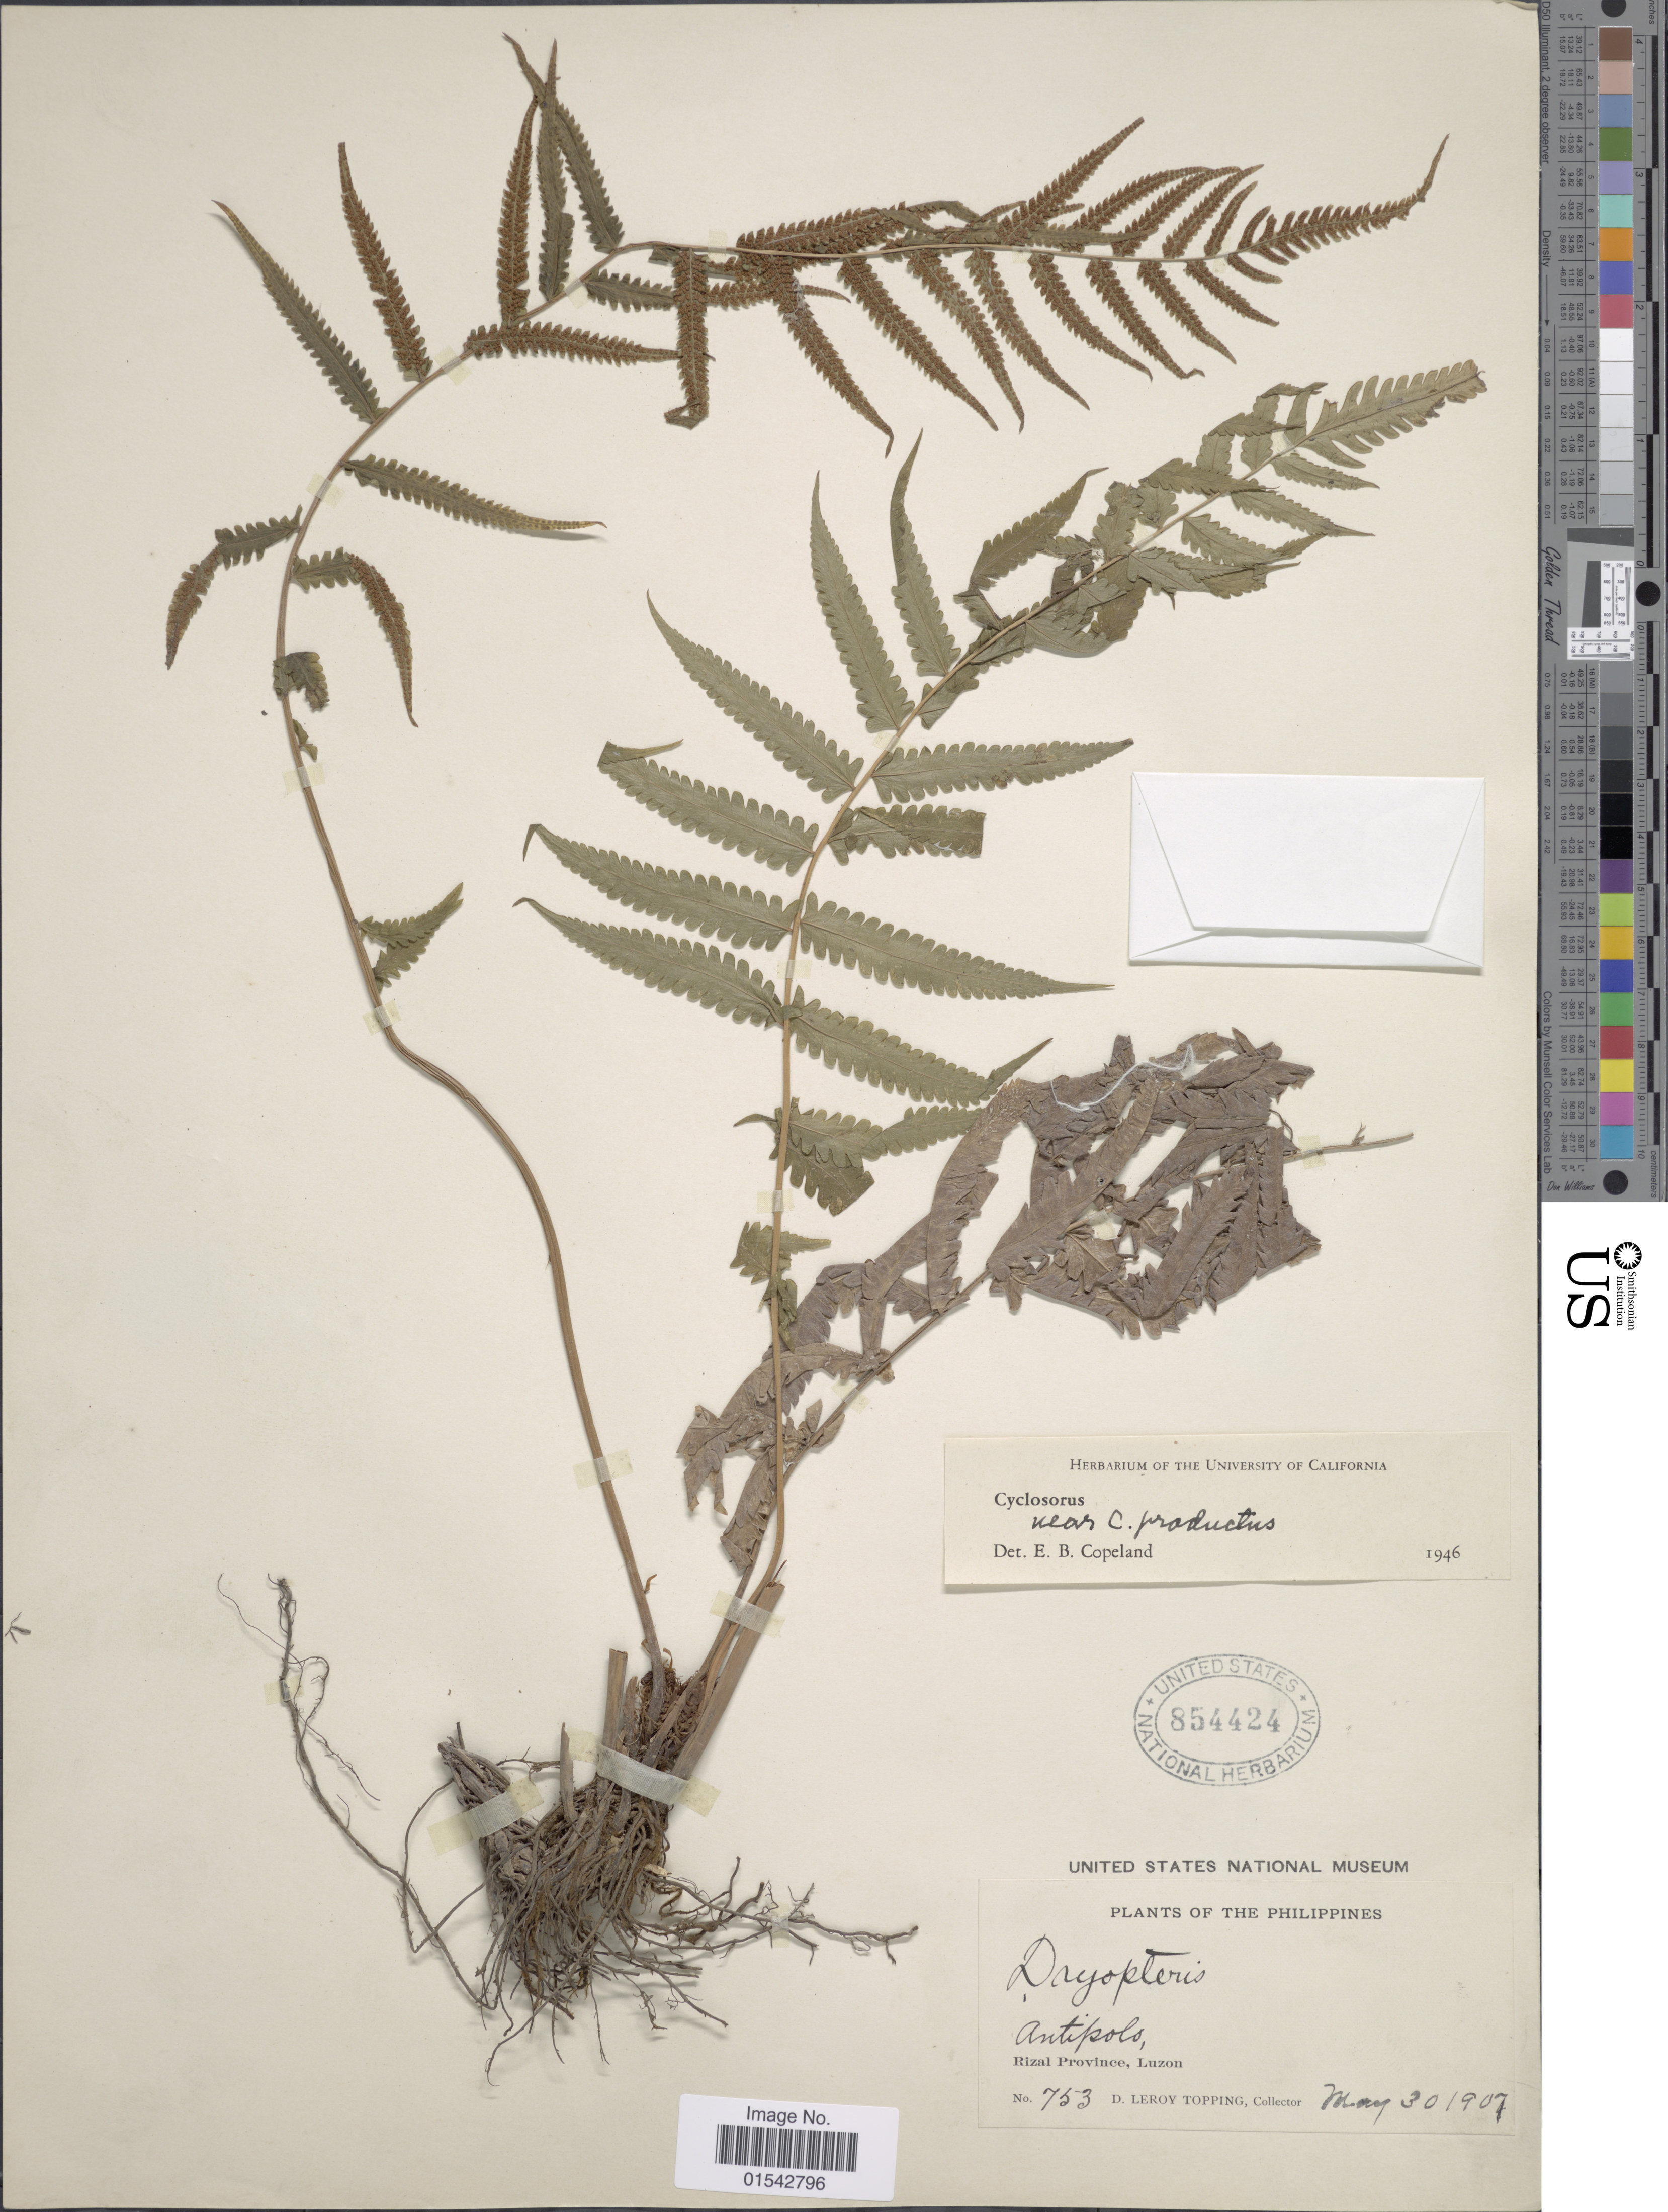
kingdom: Plantae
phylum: Tracheophyta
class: Polypodiopsida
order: Polypodiales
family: Thelypteridaceae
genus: Cyclosorus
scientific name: Cyclosorus sp.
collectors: D. L. Topping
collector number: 753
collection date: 1907-05-30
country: Philippines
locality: Philippines, Antipolo, Rizal Province, Luzon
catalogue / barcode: US 854424